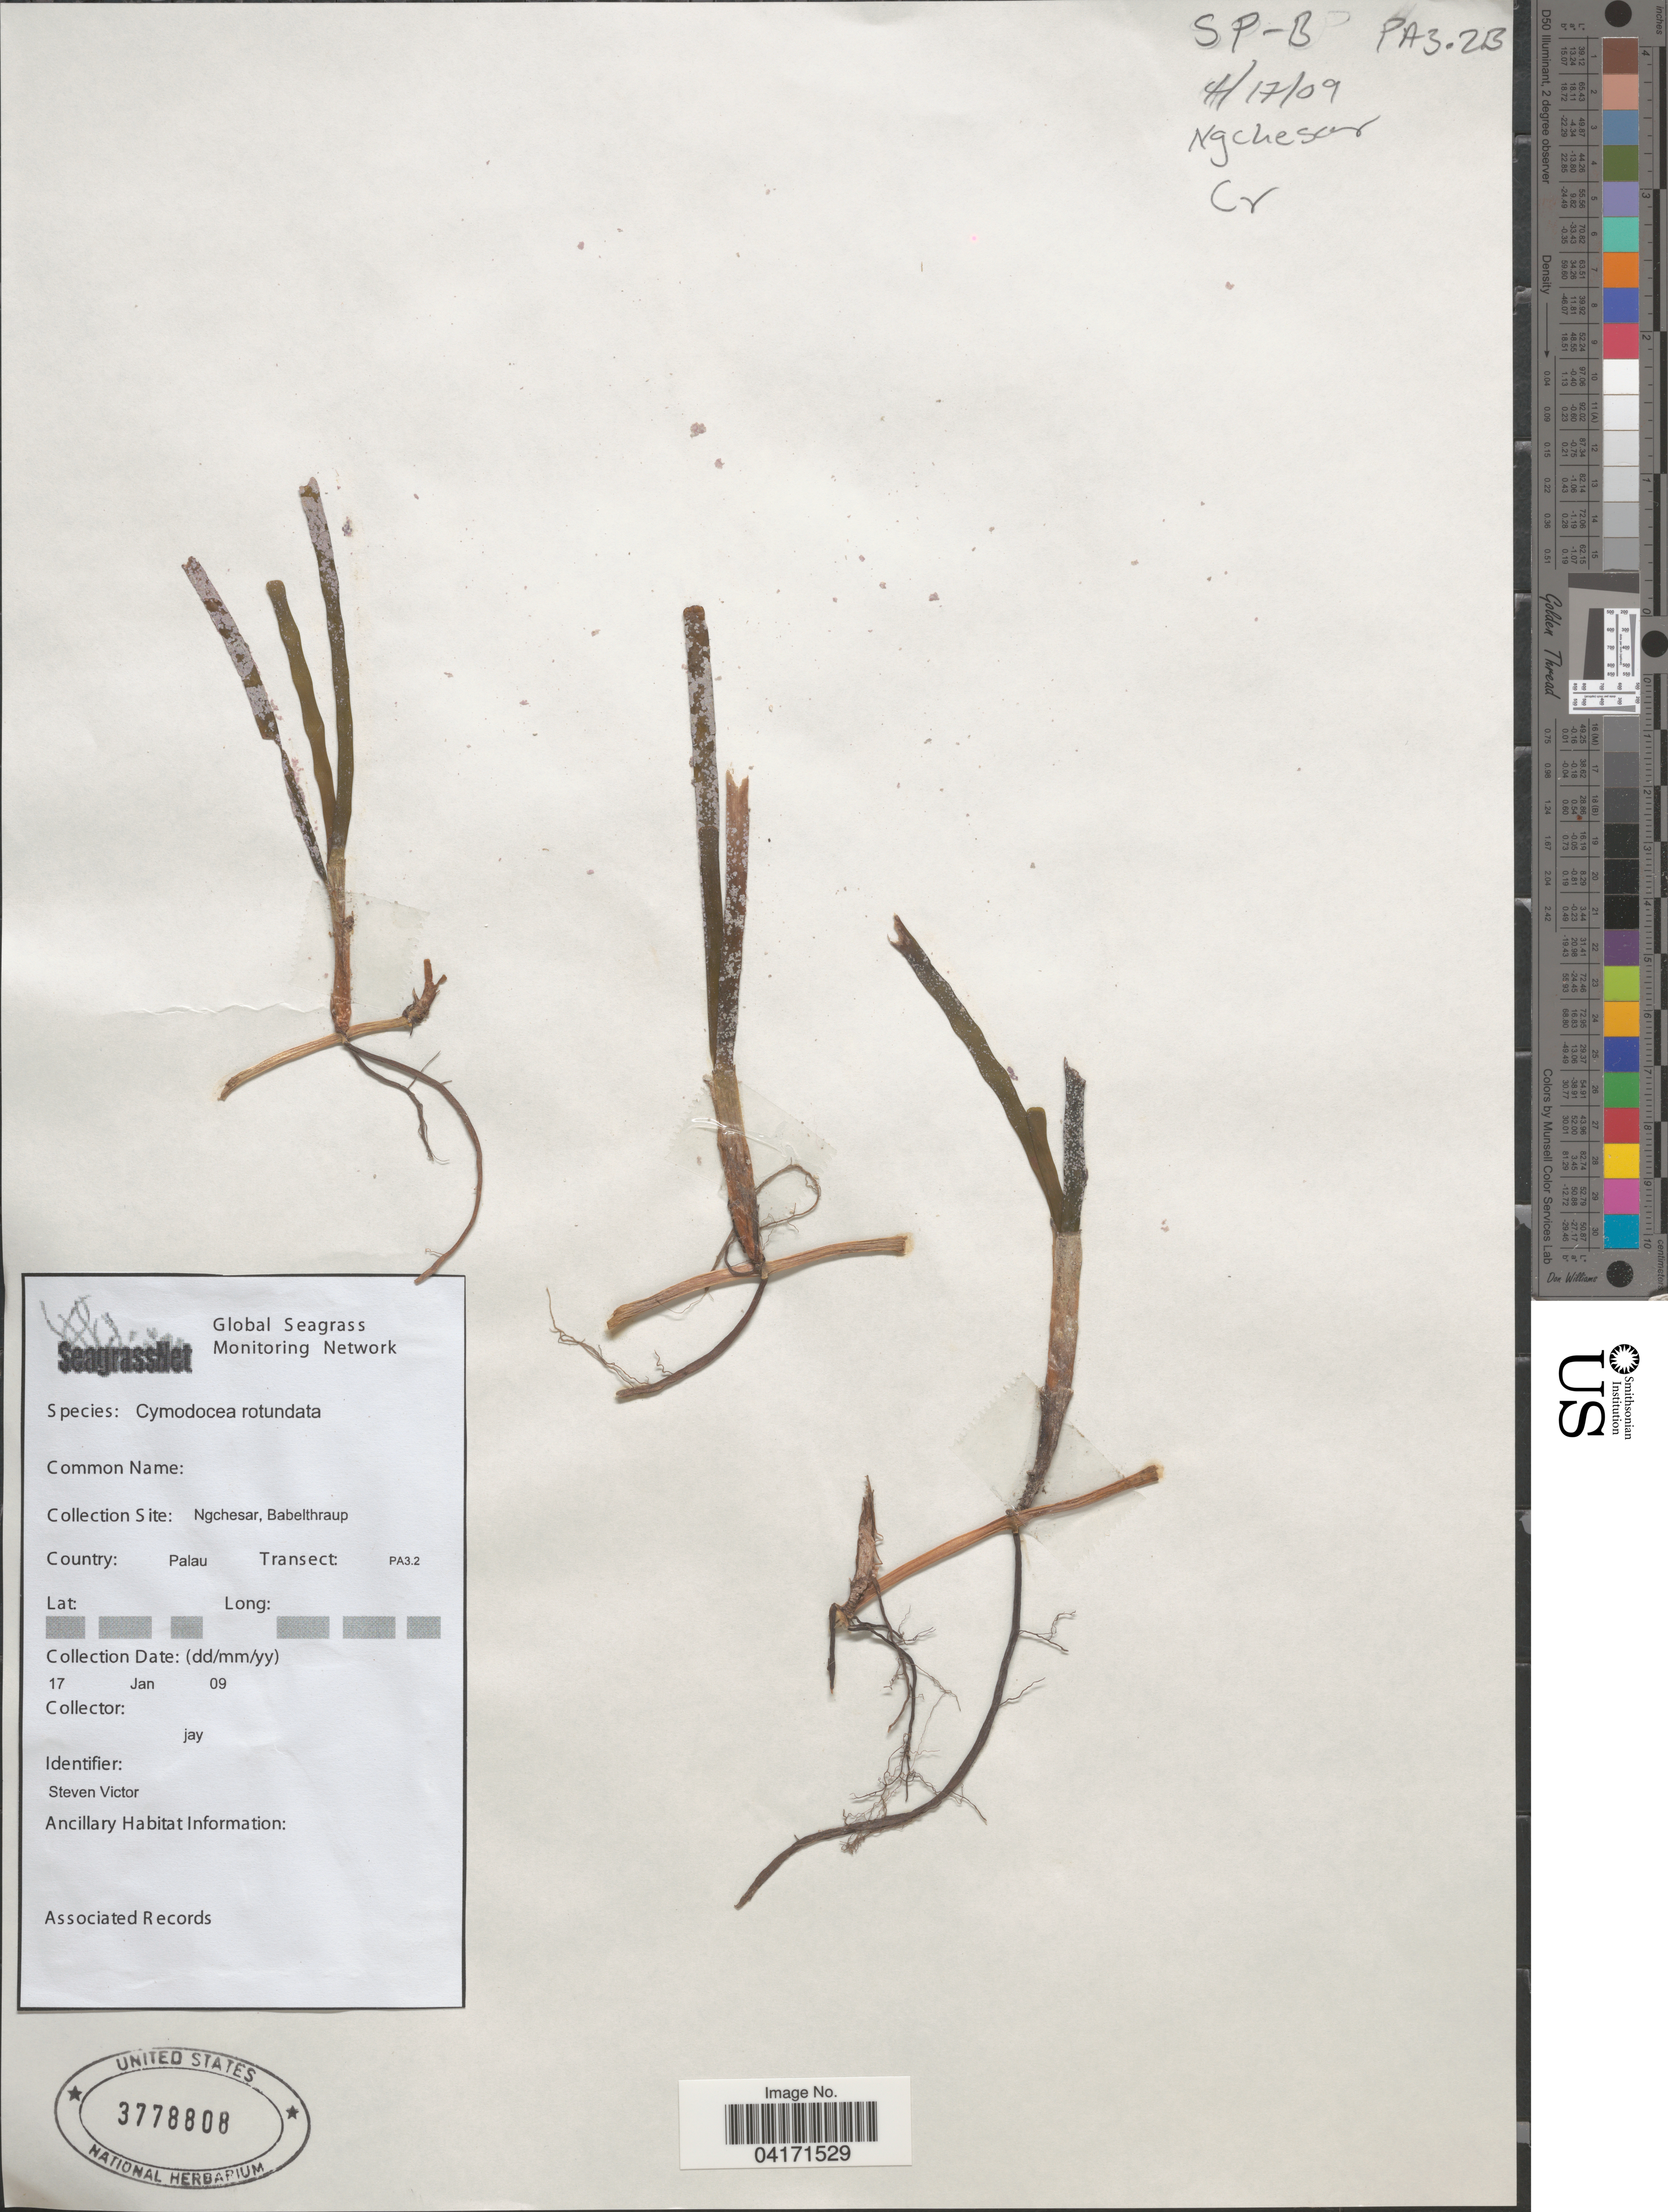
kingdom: Plantae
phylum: Tracheophyta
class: Liliopsida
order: Alismatales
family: Cymodoceaceae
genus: Cymodocea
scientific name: Cymodocea rotundata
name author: Asch. & Schweinf.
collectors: Jay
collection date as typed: Transcribed d/m/y: 17/1/9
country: Palau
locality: SP-B. PA3.2B. Ngchesar, Babelthraup. Palau. Transect: PA3.2.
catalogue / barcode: US 3778808